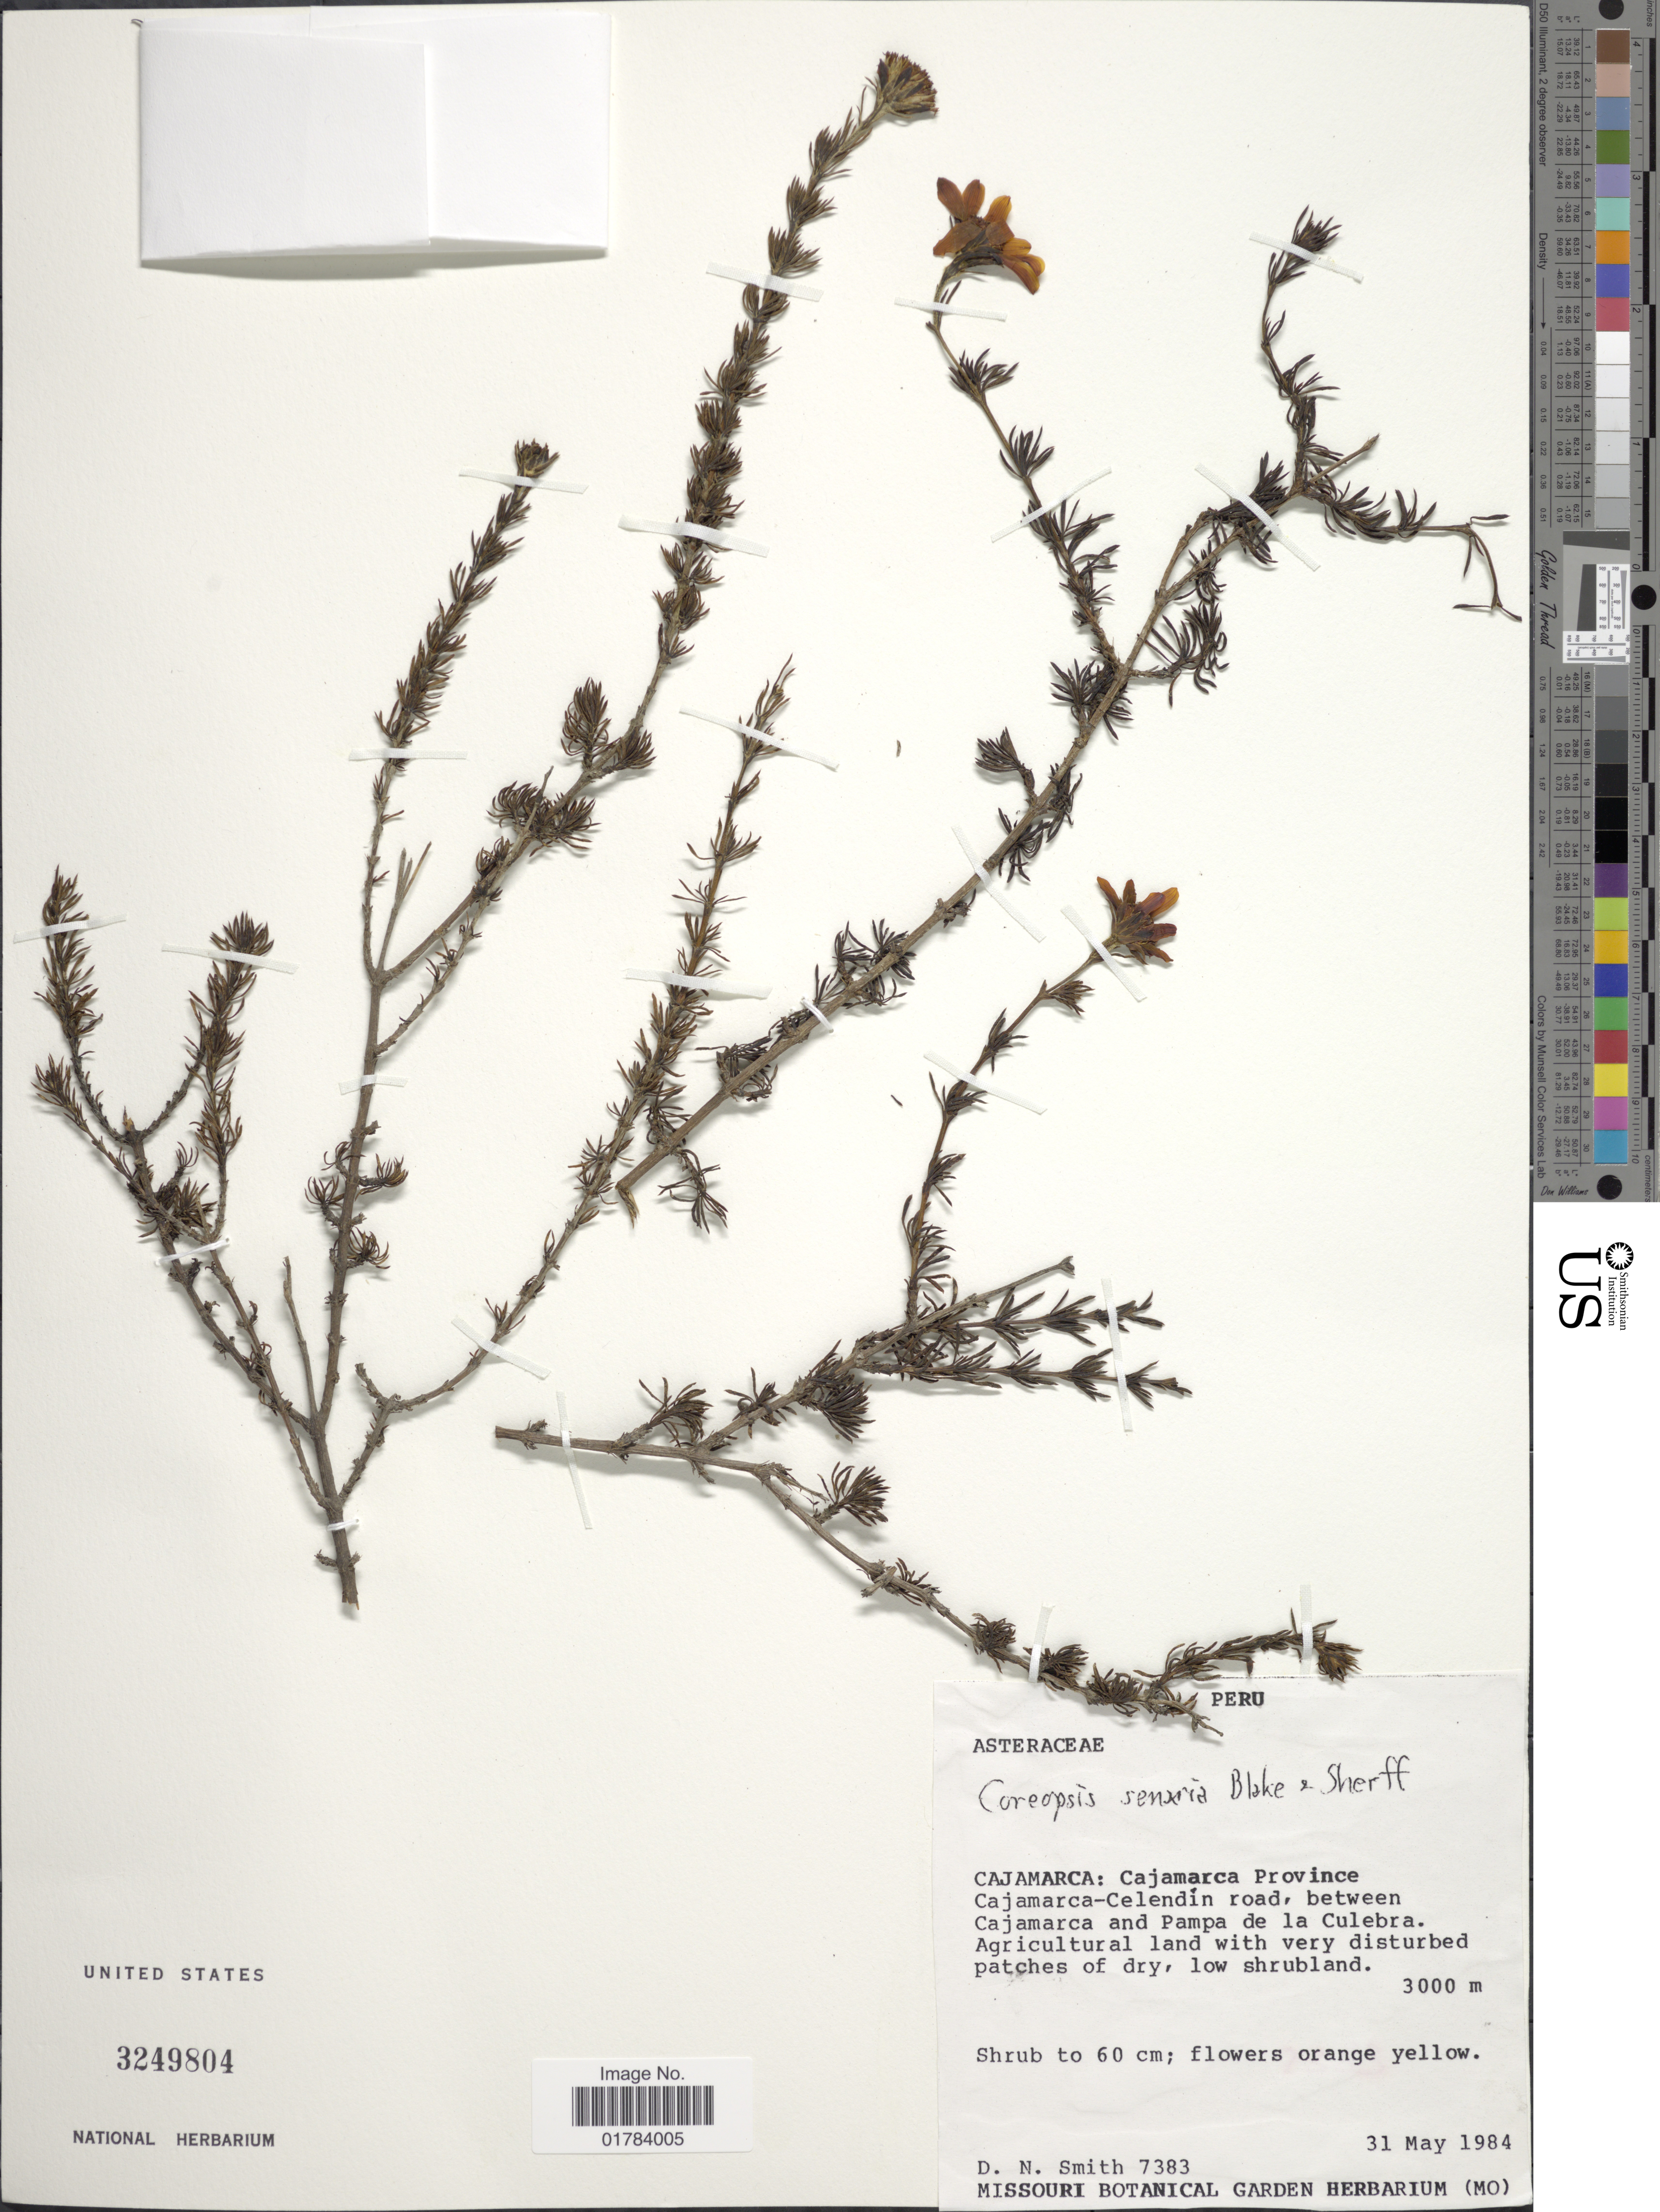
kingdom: Plantae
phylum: Tracheophyta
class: Magnoliopsida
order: Asterales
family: Asteraceae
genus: Coreopsis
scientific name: Coreopsis senaria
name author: S.F. Blake & Sherff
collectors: D. Smith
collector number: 7383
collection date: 1984-05-31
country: Peru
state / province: Cajamarca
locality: Cajamarca Province, Cajamarca-Celendin road, between Cajamarca and Pampa de la Culebra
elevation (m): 3000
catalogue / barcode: US 3249804